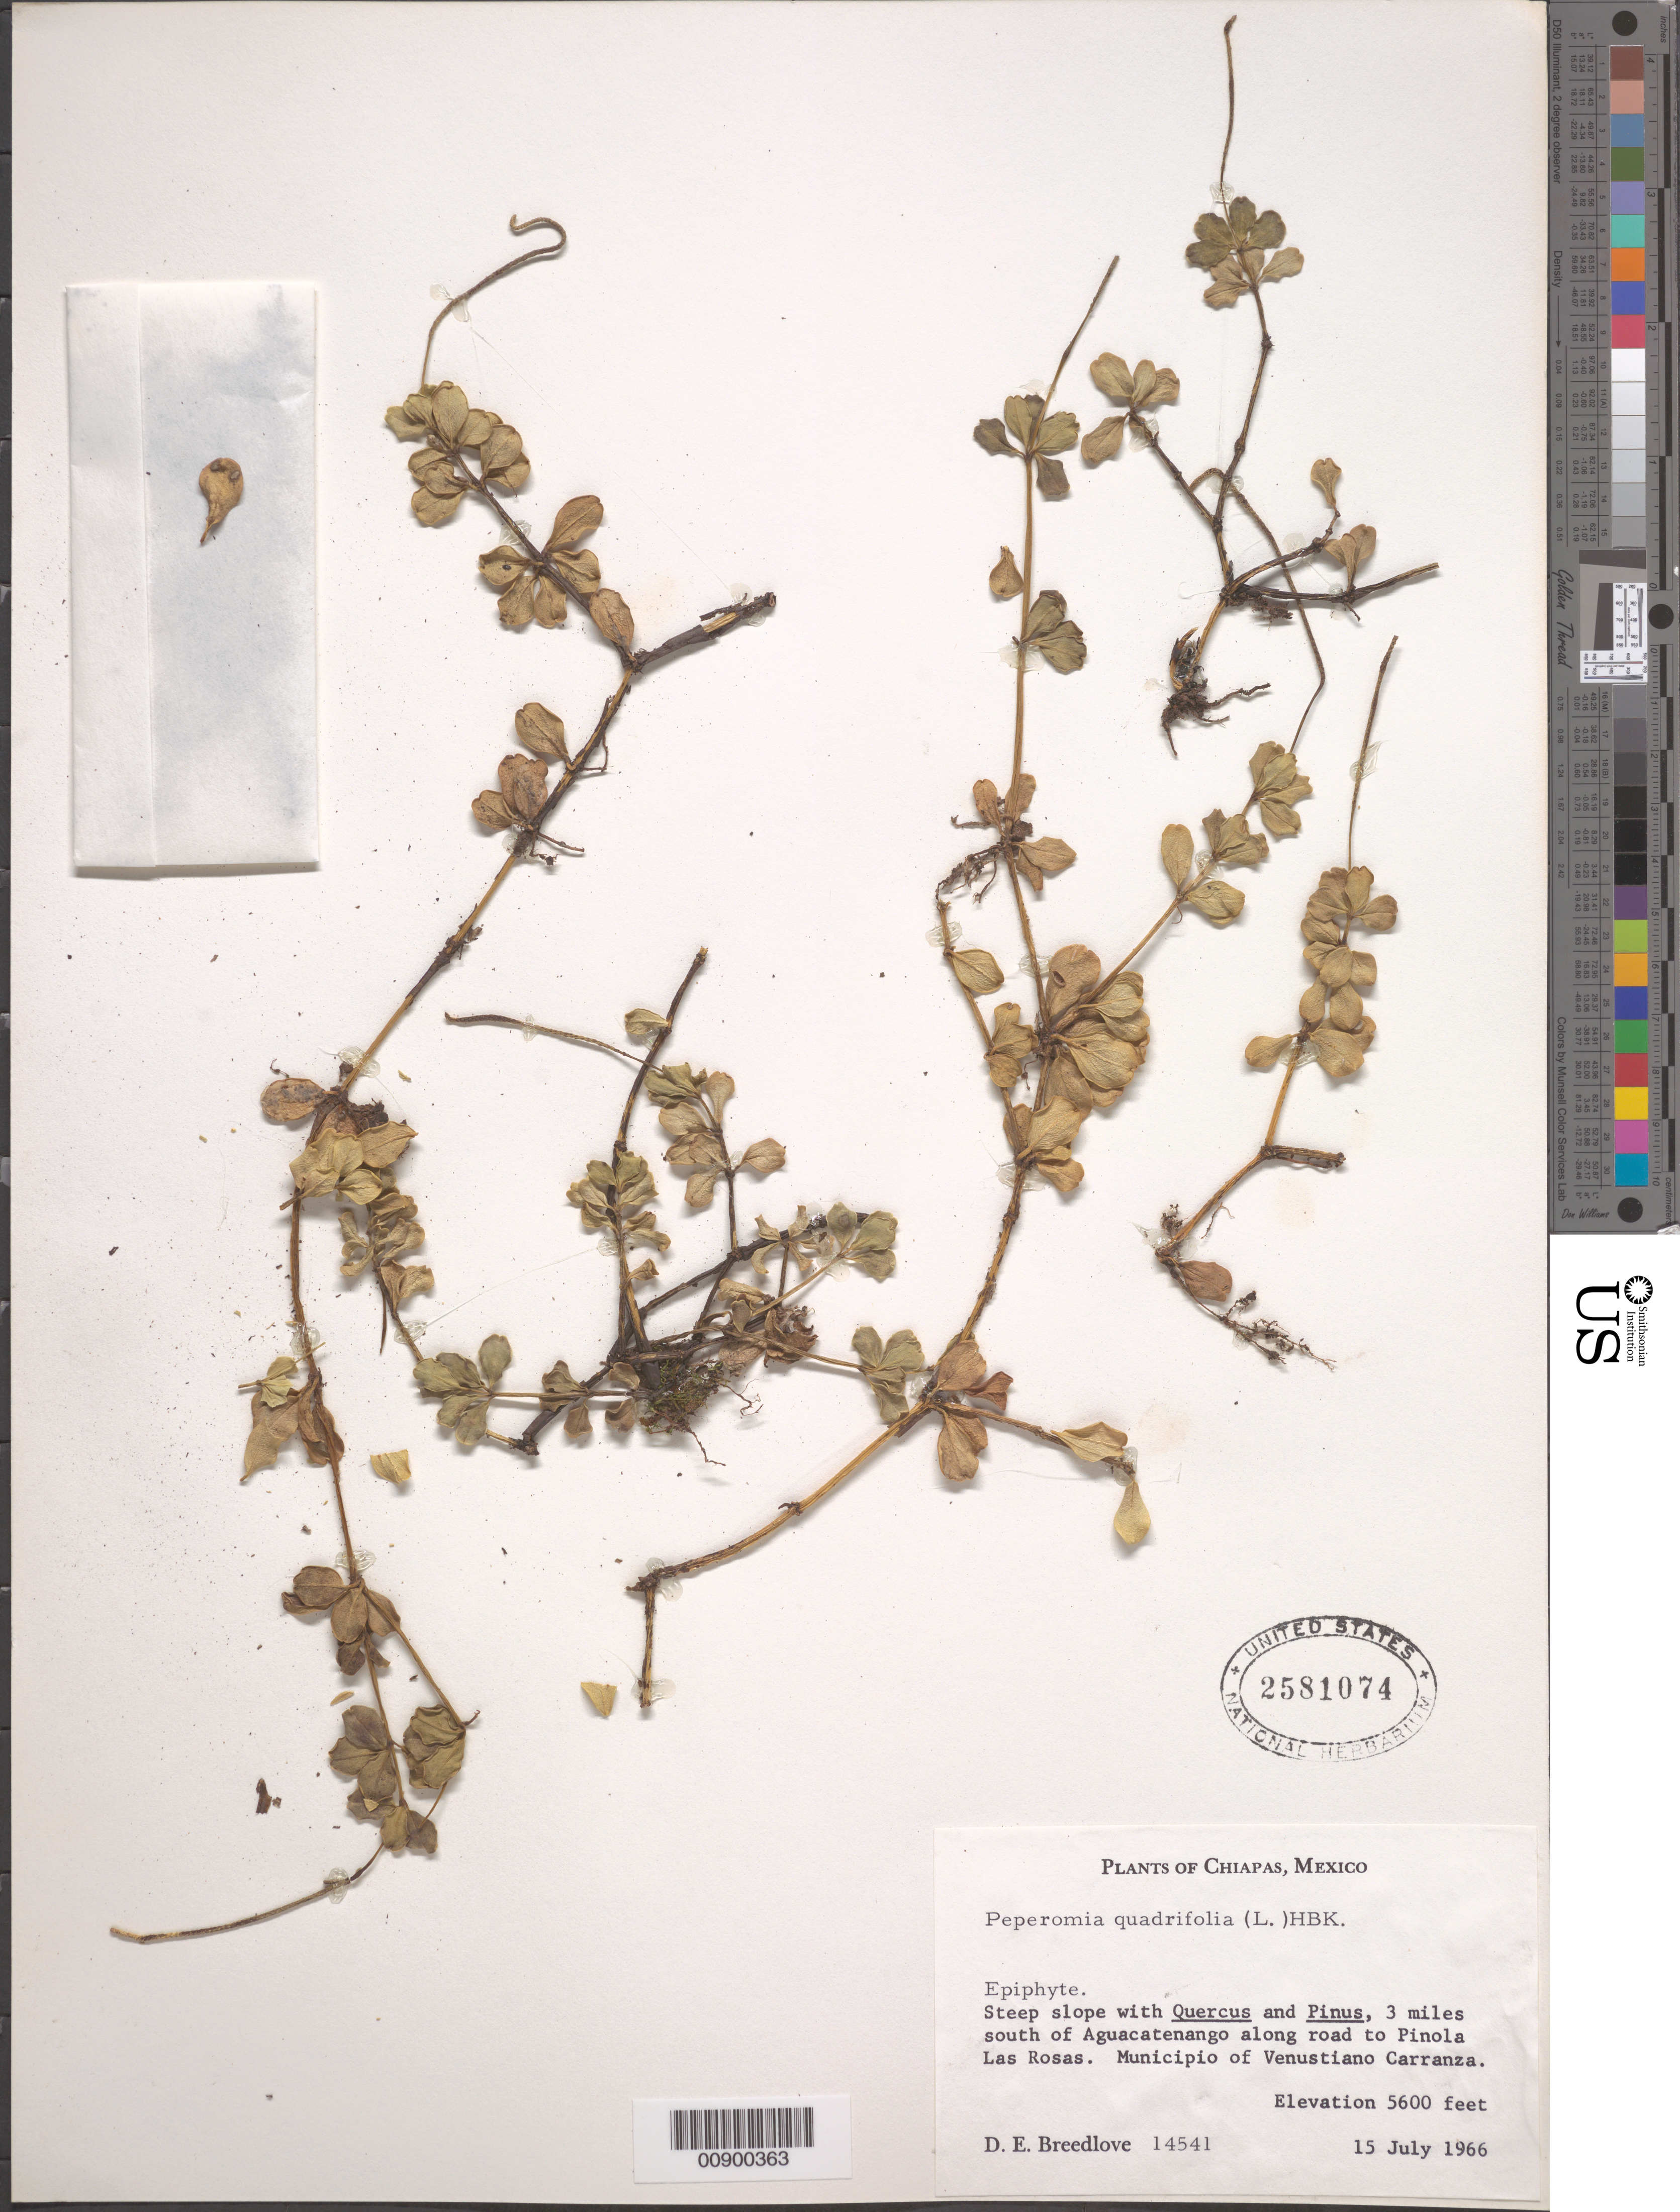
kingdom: Plantae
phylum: Tracheophyta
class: Magnoliopsida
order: Piperales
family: Piperaceae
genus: Peperomia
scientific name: Peperomia quadrifolia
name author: (L.) Kunth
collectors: D. E. Breedlove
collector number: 14541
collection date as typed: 15 Jul 1966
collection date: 1966-07-15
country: Mexico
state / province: Chiapas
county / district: Venustiano Carranza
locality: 3 miles south of Aguacatenango along road to Pinola Las Rosas. Municipio of Venustiano Carranza, Chiapas.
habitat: Steep slope with Quercus and Pinus.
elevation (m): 1707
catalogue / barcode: US 2581074